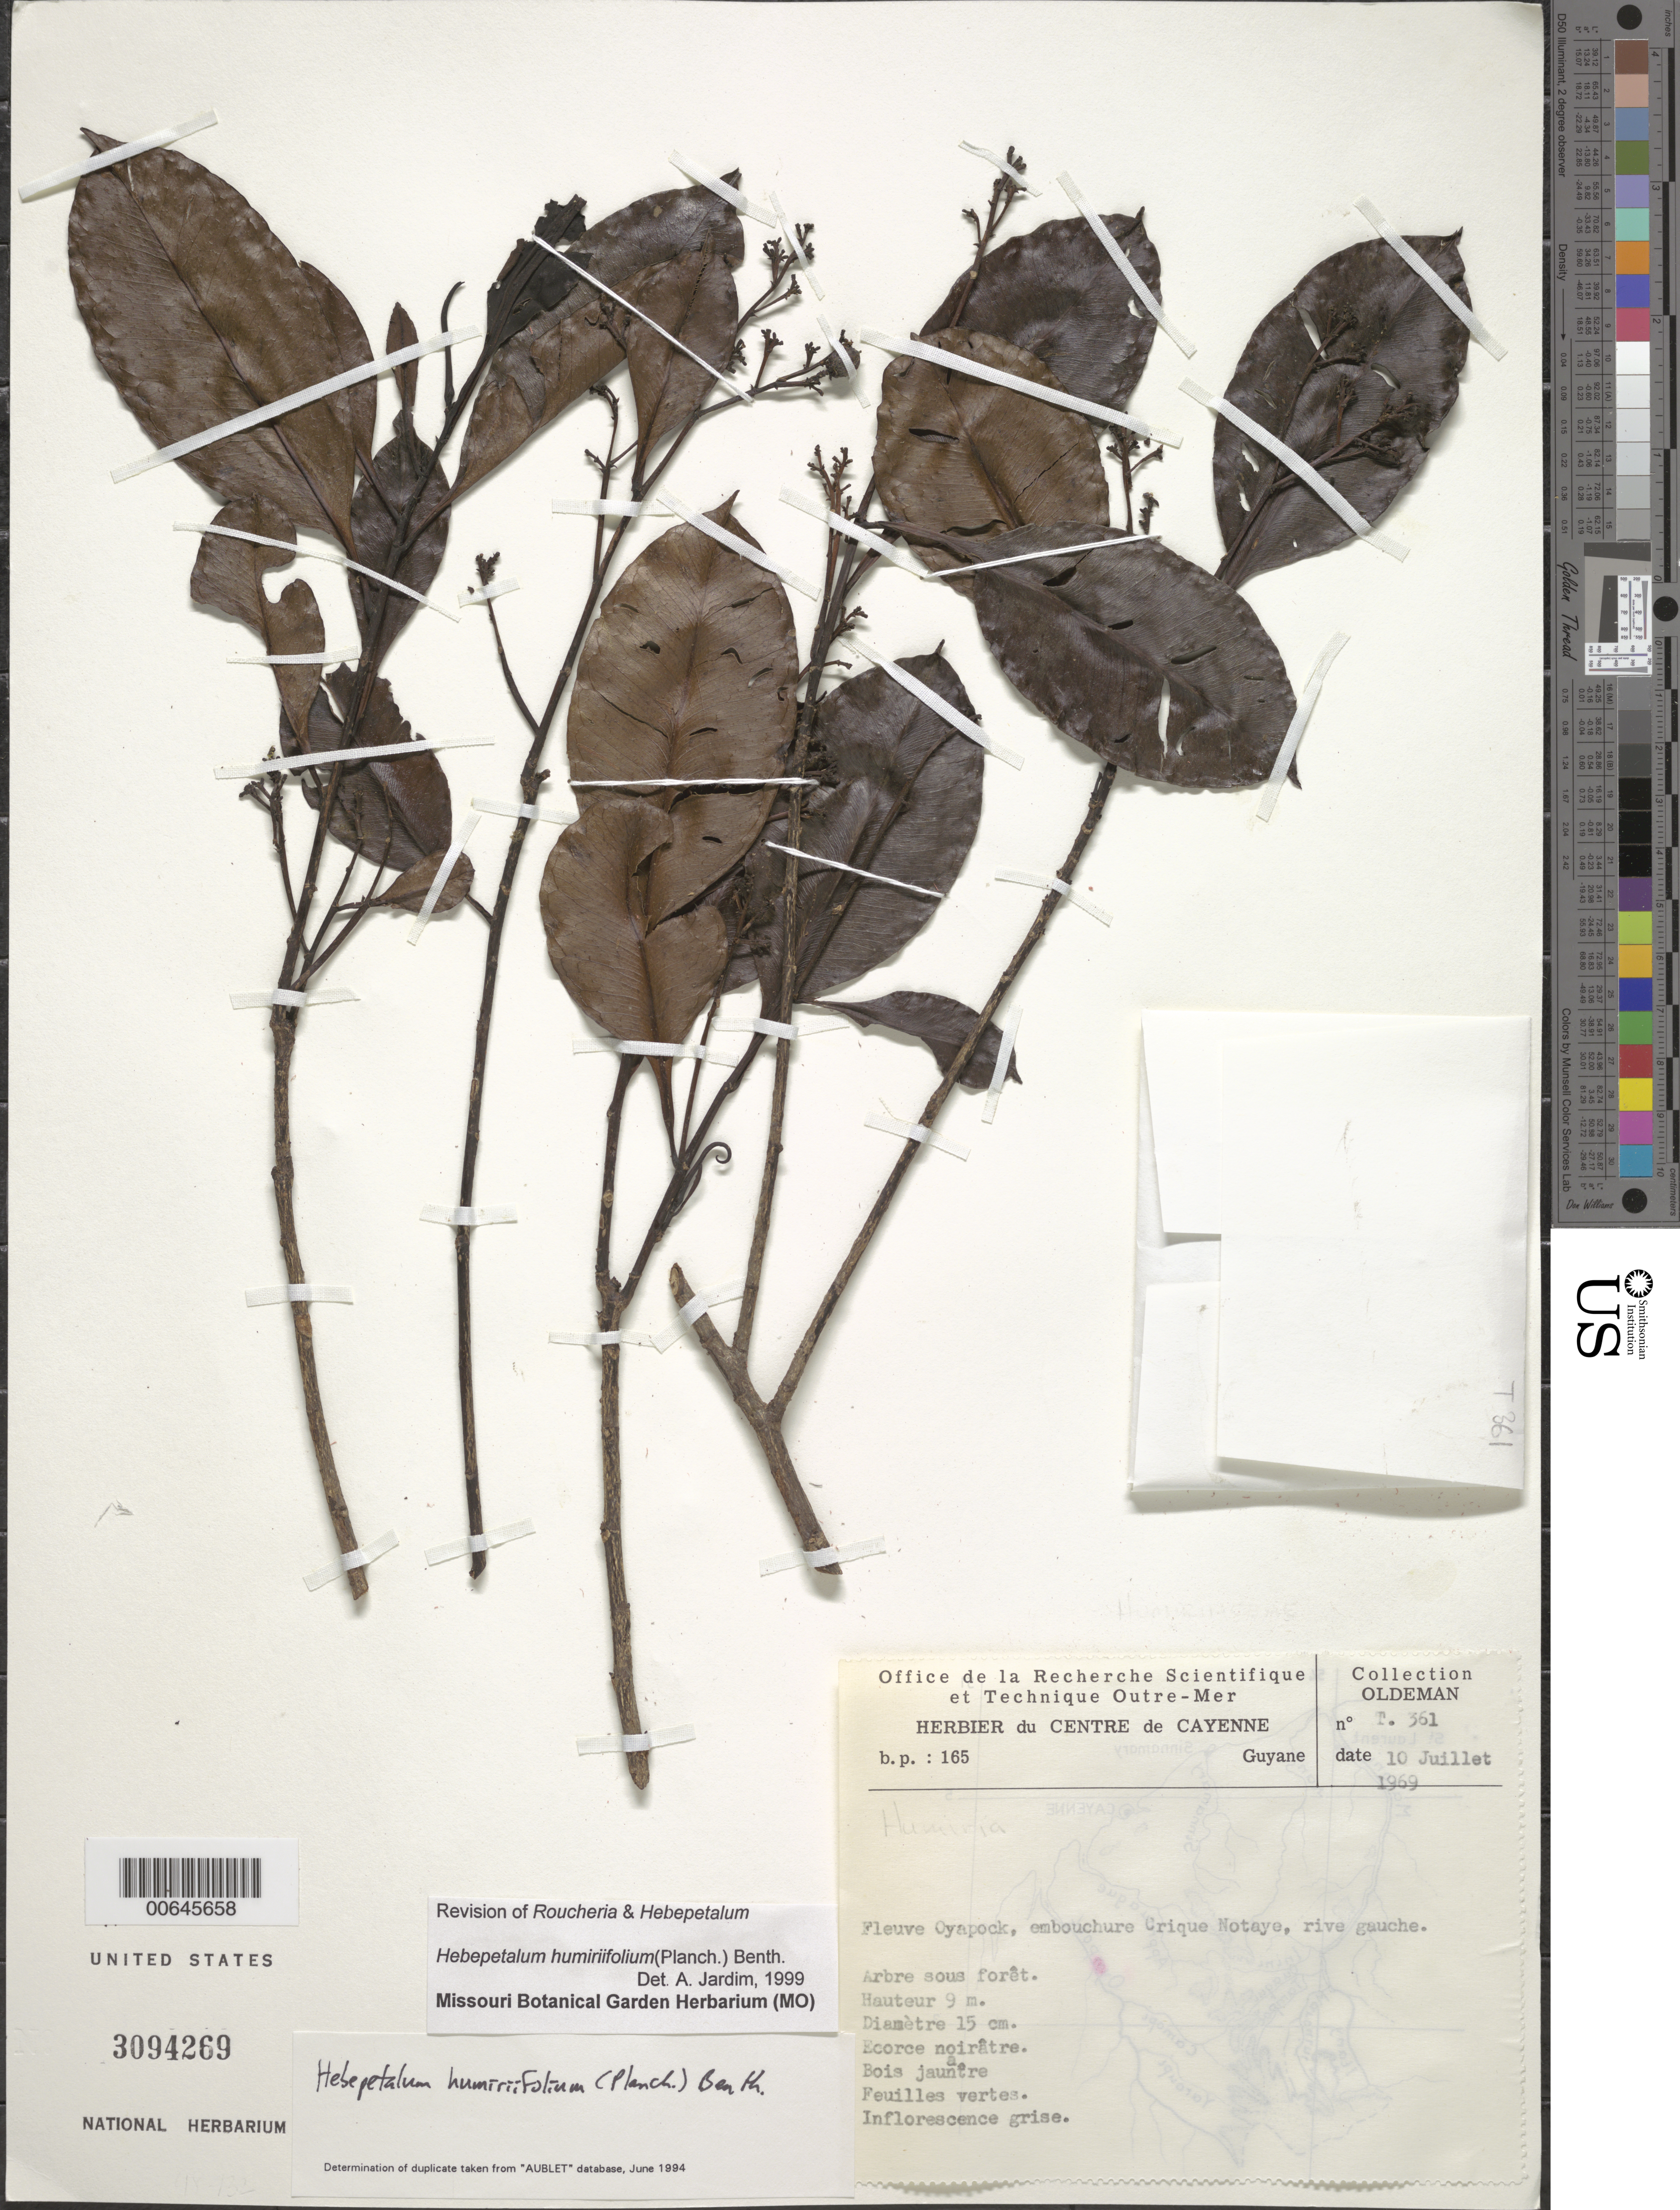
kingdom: Plantae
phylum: Tracheophyta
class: Magnoliopsida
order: Malpighiales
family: Linaceae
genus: Hebepetalum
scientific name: Hebepetalum humiriifolium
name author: (Planch.) Benth.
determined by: Jardim, A.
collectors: R. Oldeman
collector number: T 361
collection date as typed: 10-Jul-69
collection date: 1969-07-10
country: French Guiana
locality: Fleuve Oyapock, embouchure Crique Notaye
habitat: Rive gauche, forêt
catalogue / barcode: US 3094269